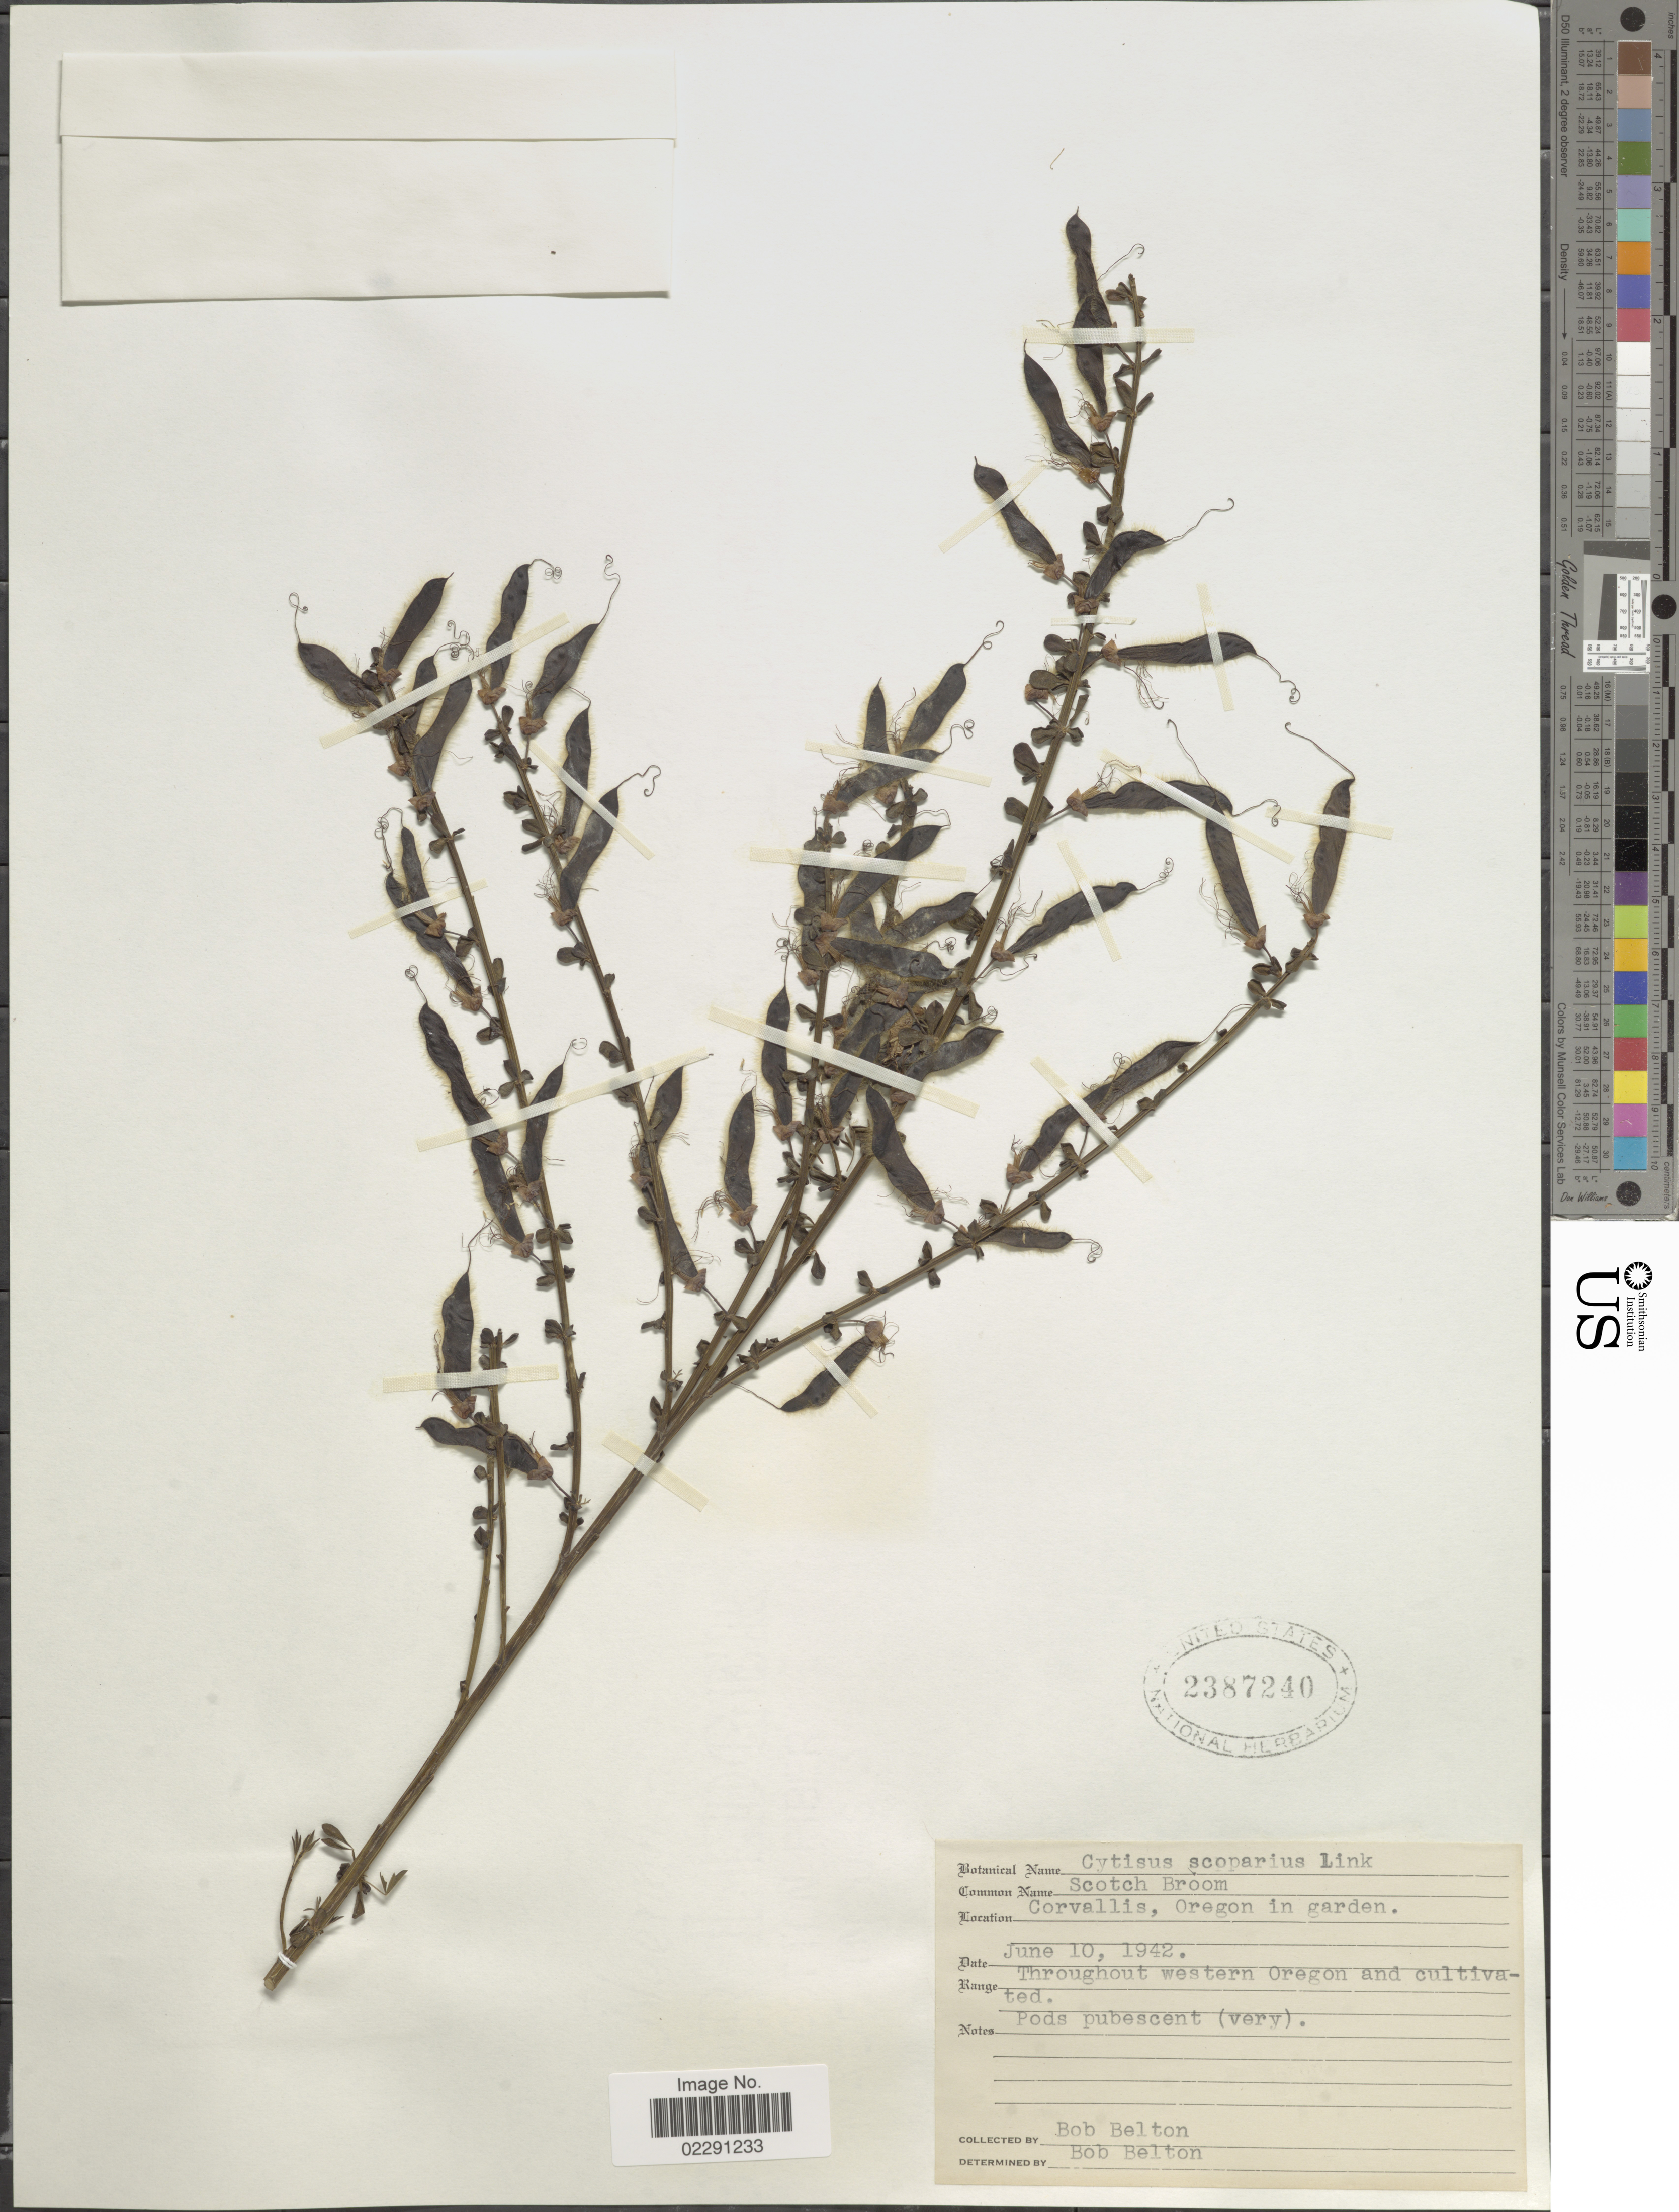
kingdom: Plantae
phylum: Tracheophyta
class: Magnoliopsida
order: Fabales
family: Fabaceae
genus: Cytisus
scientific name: Cytisus scoparius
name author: (L.) Link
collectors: R. Belton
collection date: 1942-06-10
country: United States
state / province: Oregon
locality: Corvallis, Oregon in garden, throughout western Oregon and cultivated.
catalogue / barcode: US 2387240